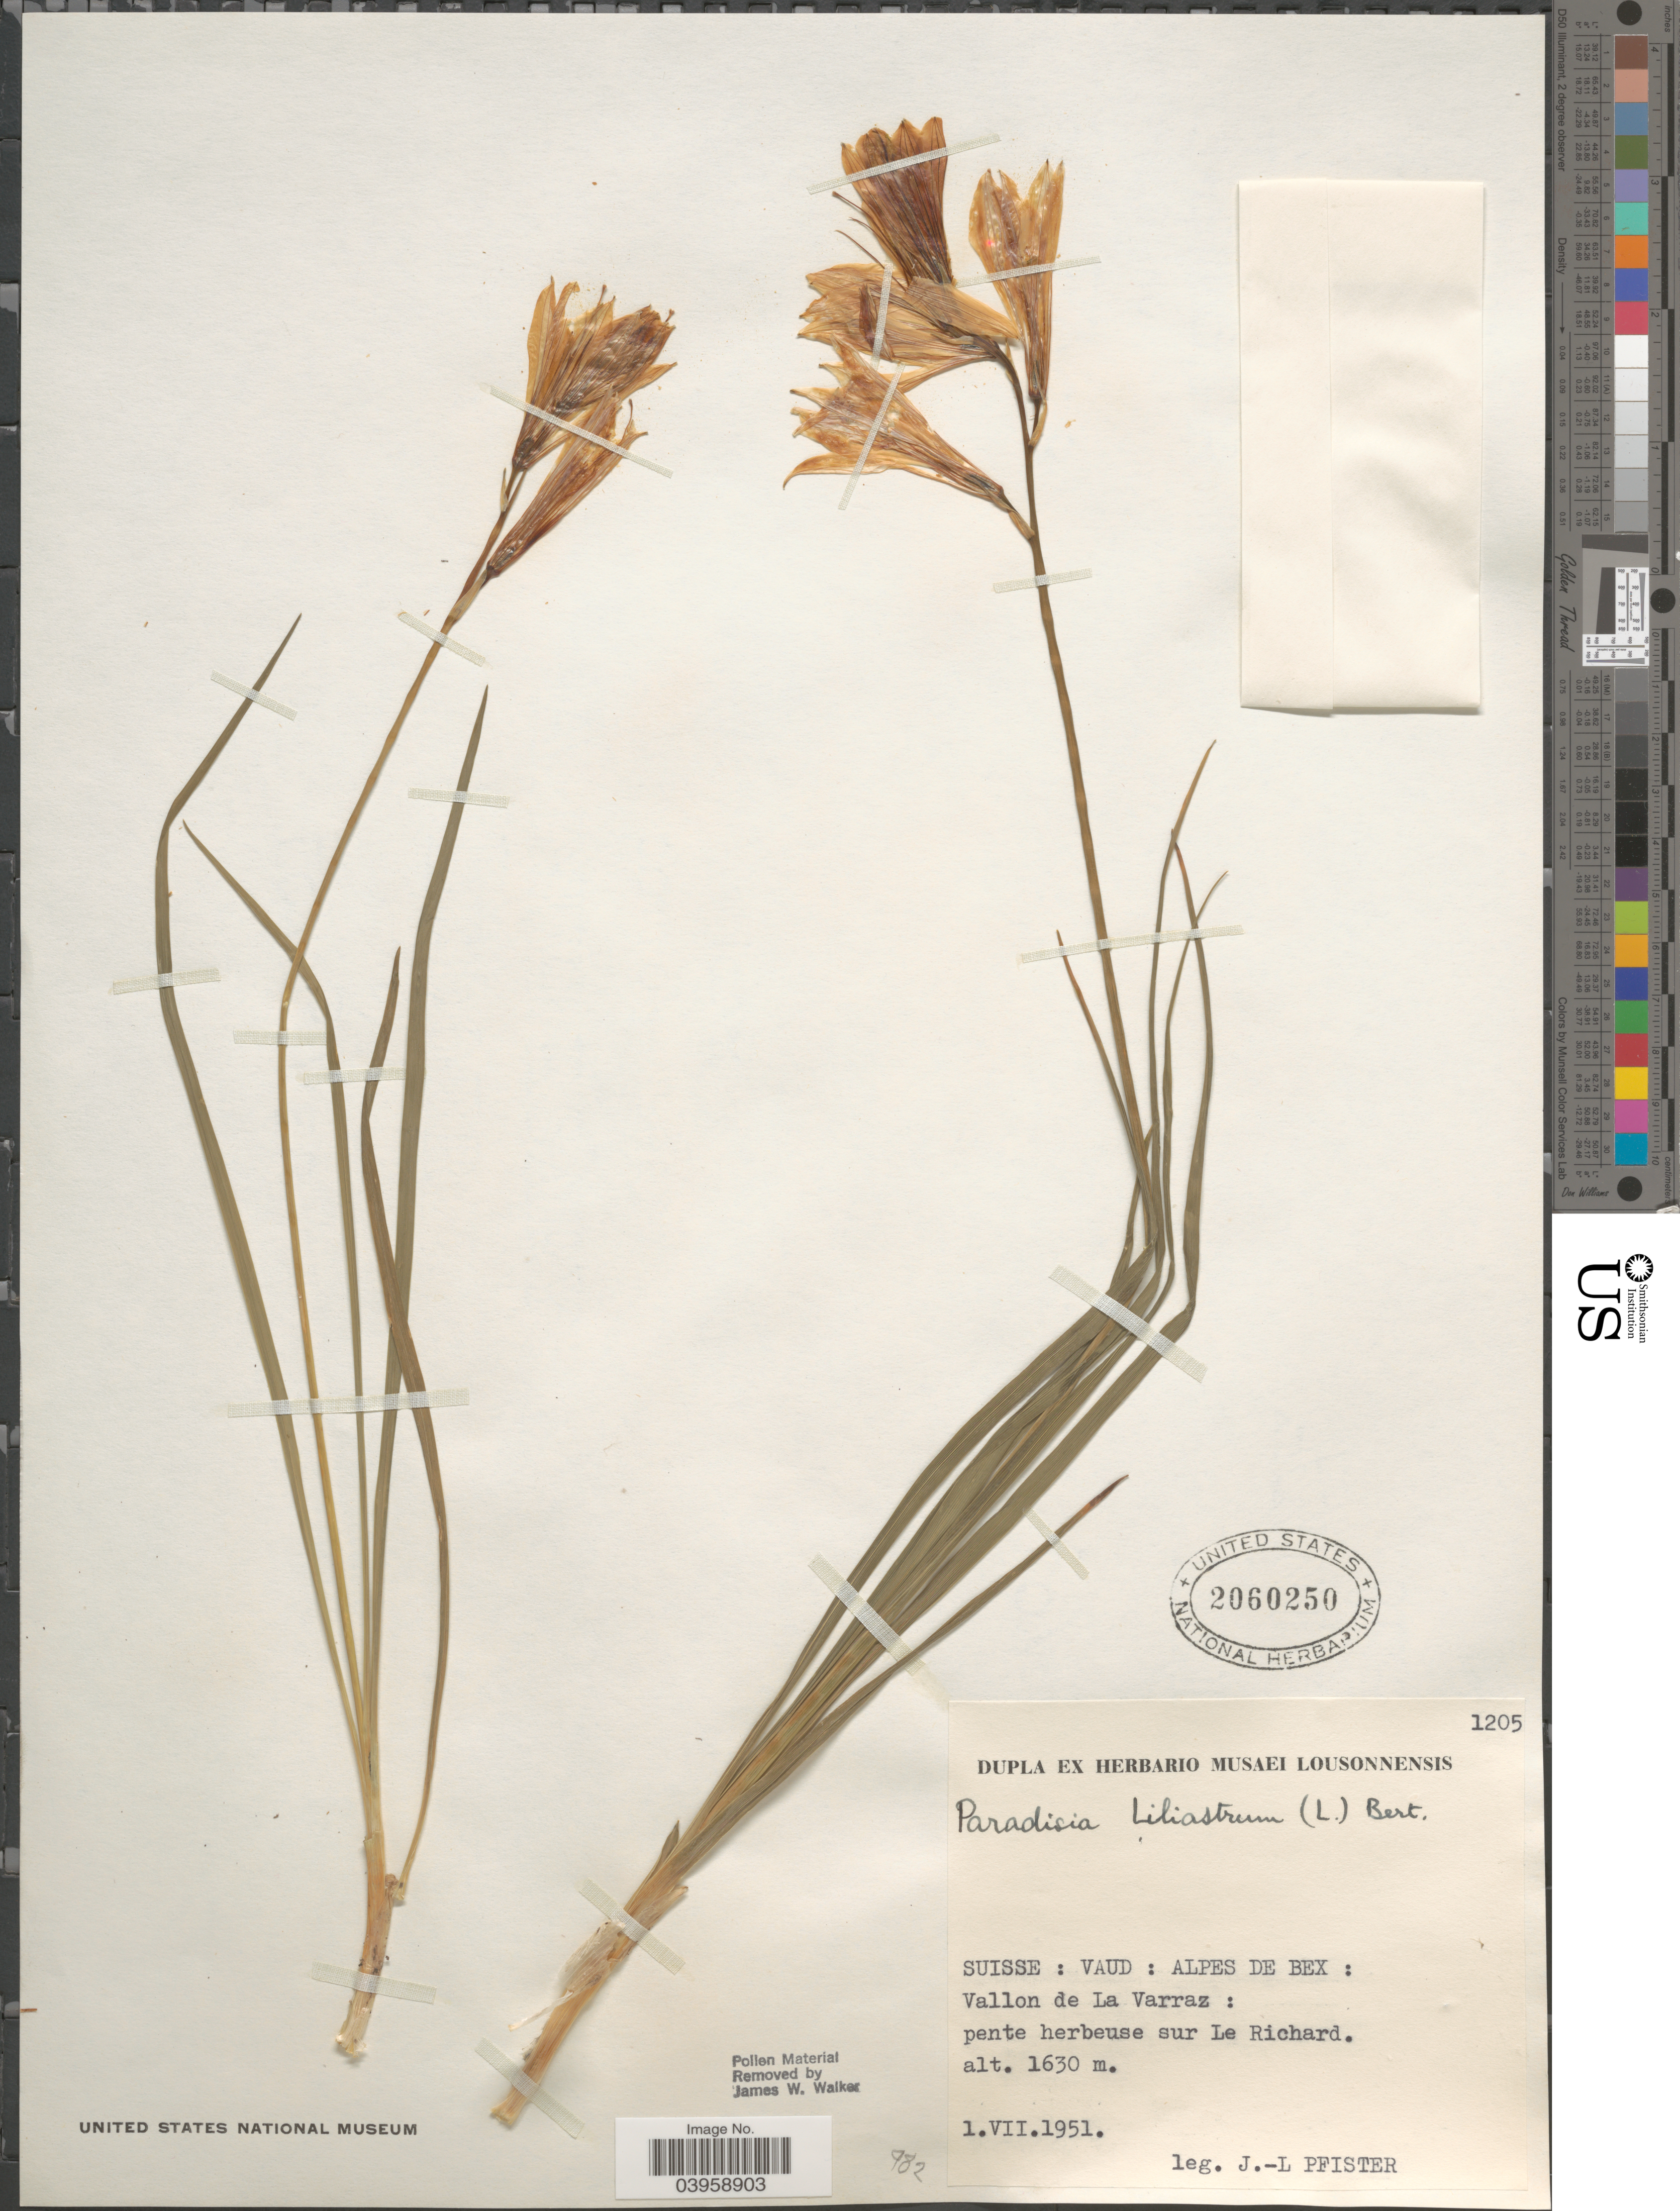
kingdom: Plantae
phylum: Tracheophyta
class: Liliopsida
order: Asparagales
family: Asparagaceae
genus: Paradisea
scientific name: Paradisea liliastrum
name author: Bertol.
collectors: J. Pfister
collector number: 1205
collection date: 1951-07-01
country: Switzerland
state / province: Vaud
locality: Alpes de Bex: Vallon de La Varraz: pente herbeuse sur Le Richard.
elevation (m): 1630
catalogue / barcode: US 2060250